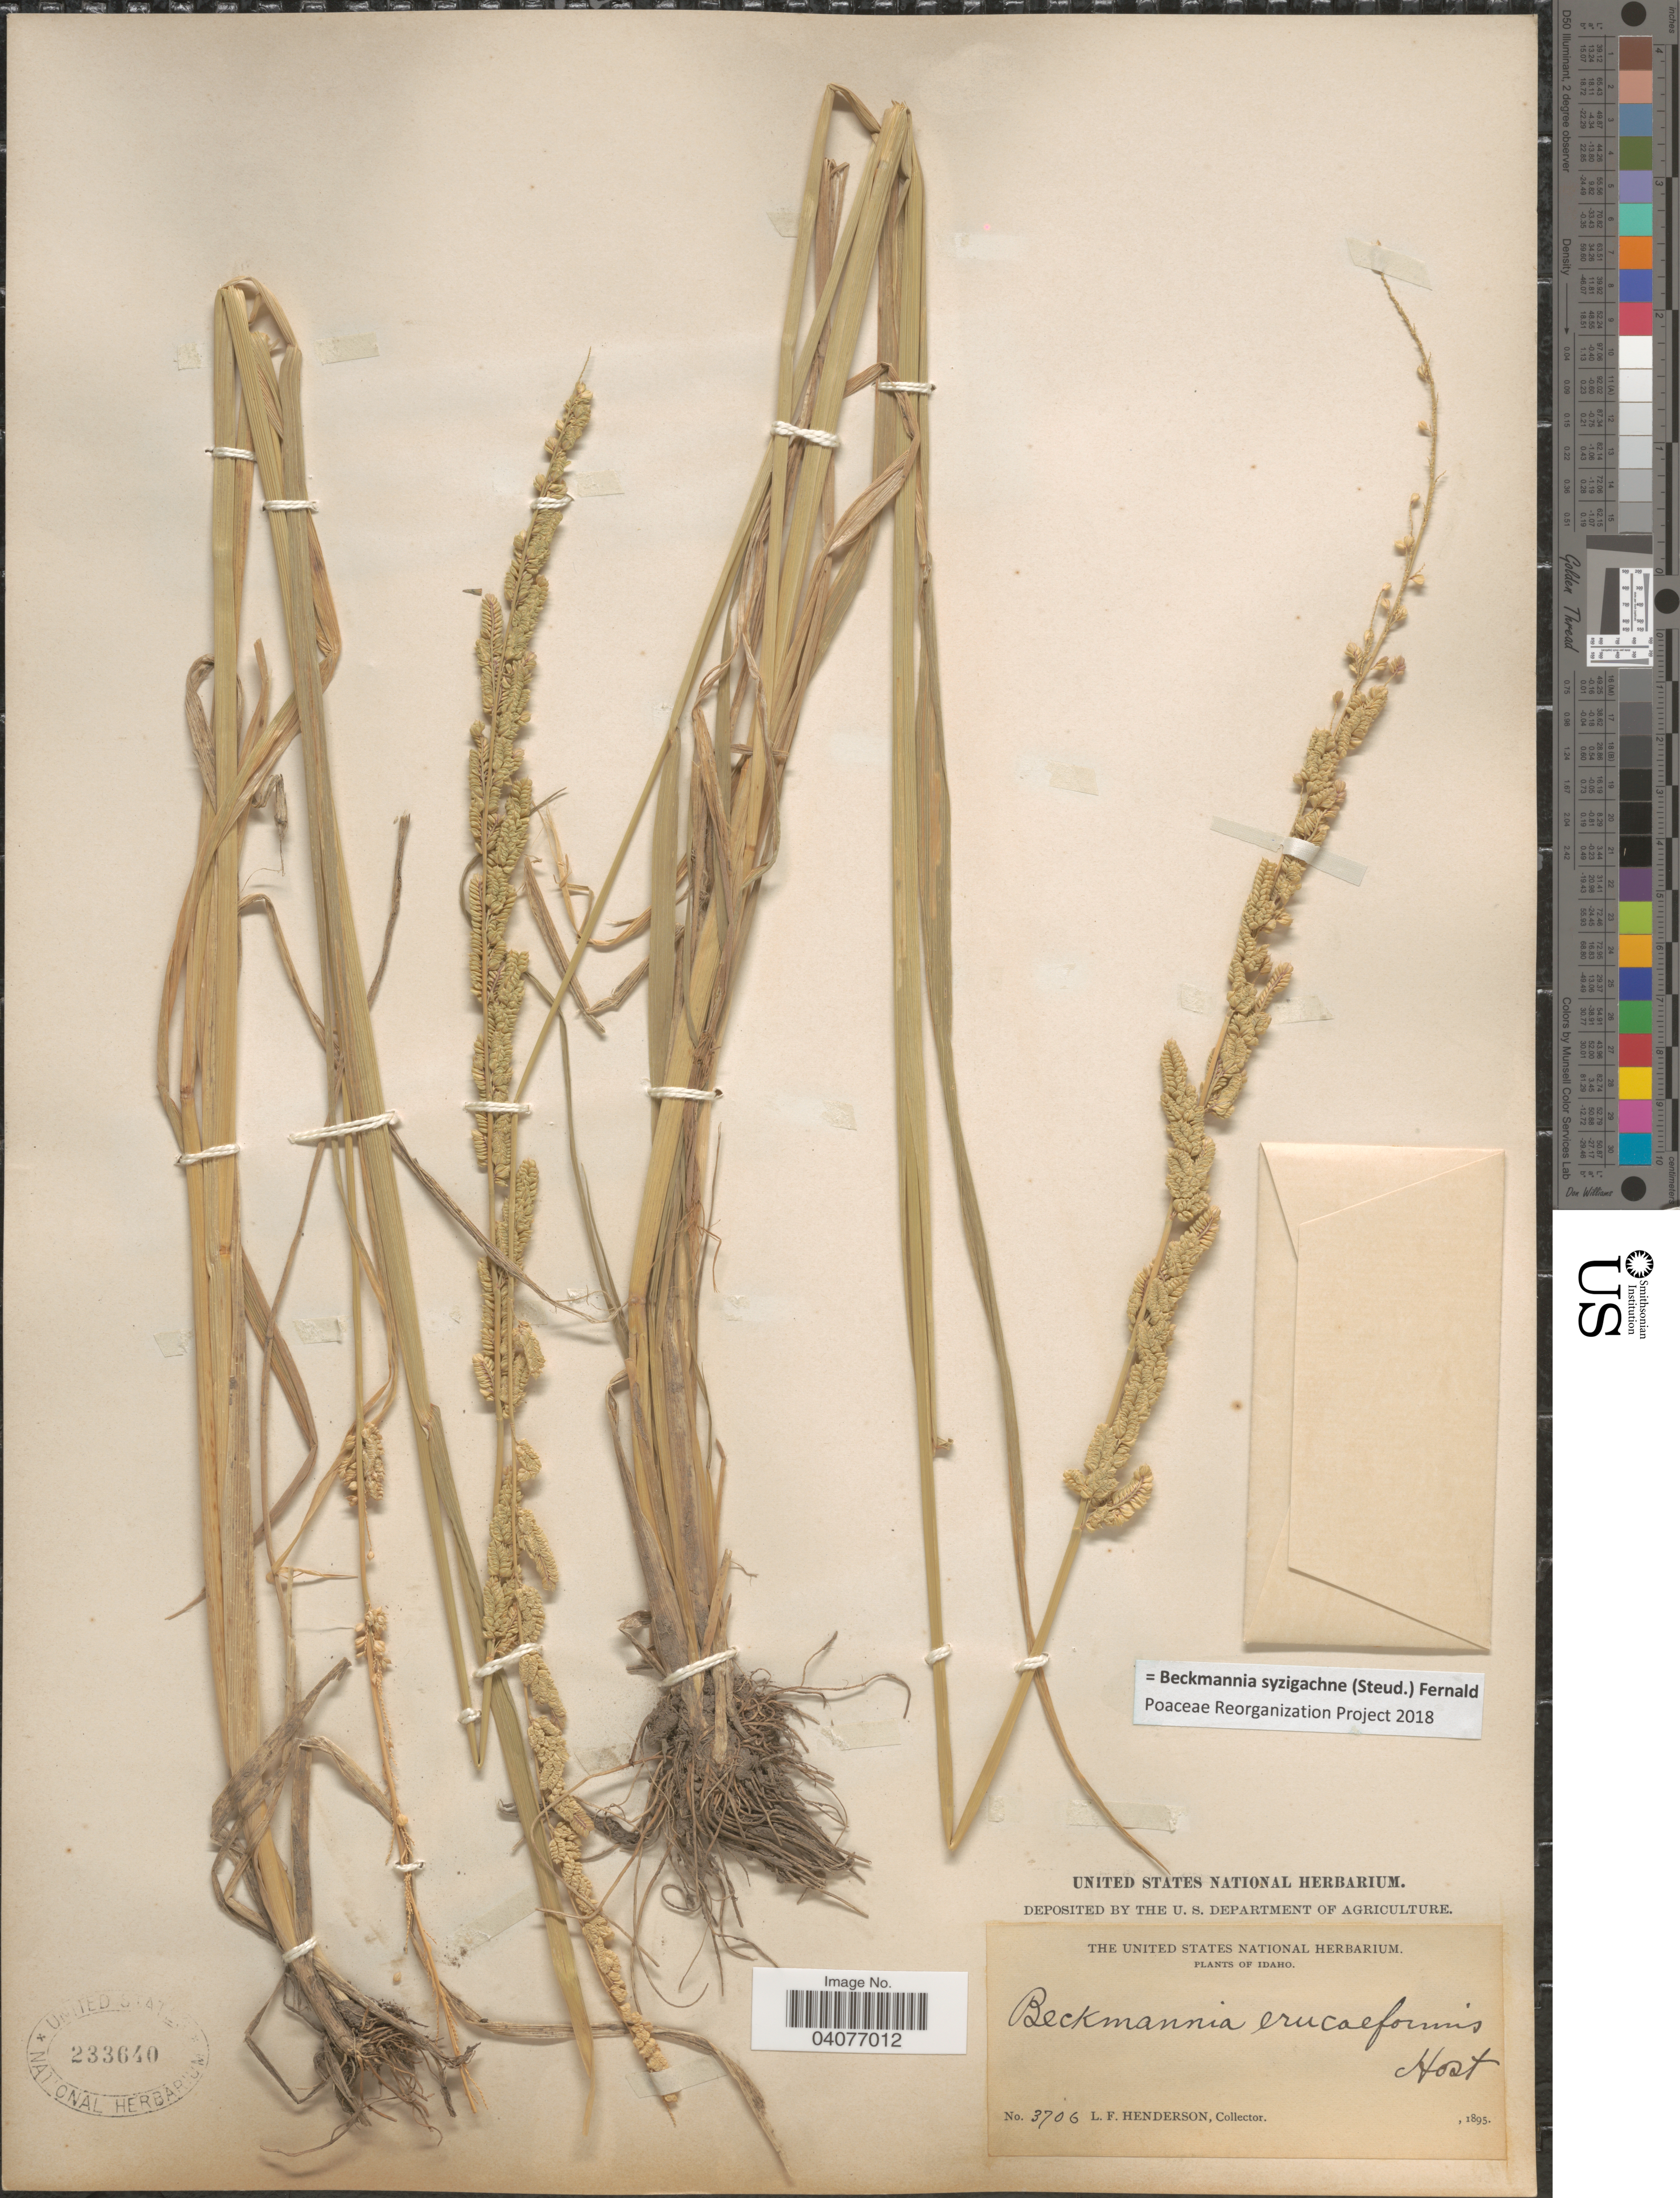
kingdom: Plantae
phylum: Tracheophyta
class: Liliopsida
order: Poales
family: Poaceae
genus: Beckmannia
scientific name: Beckmannia syzigachne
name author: (Steud.) Fernald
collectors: L. Henderson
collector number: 3706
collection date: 1895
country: United States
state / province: Idaho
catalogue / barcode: US 233640